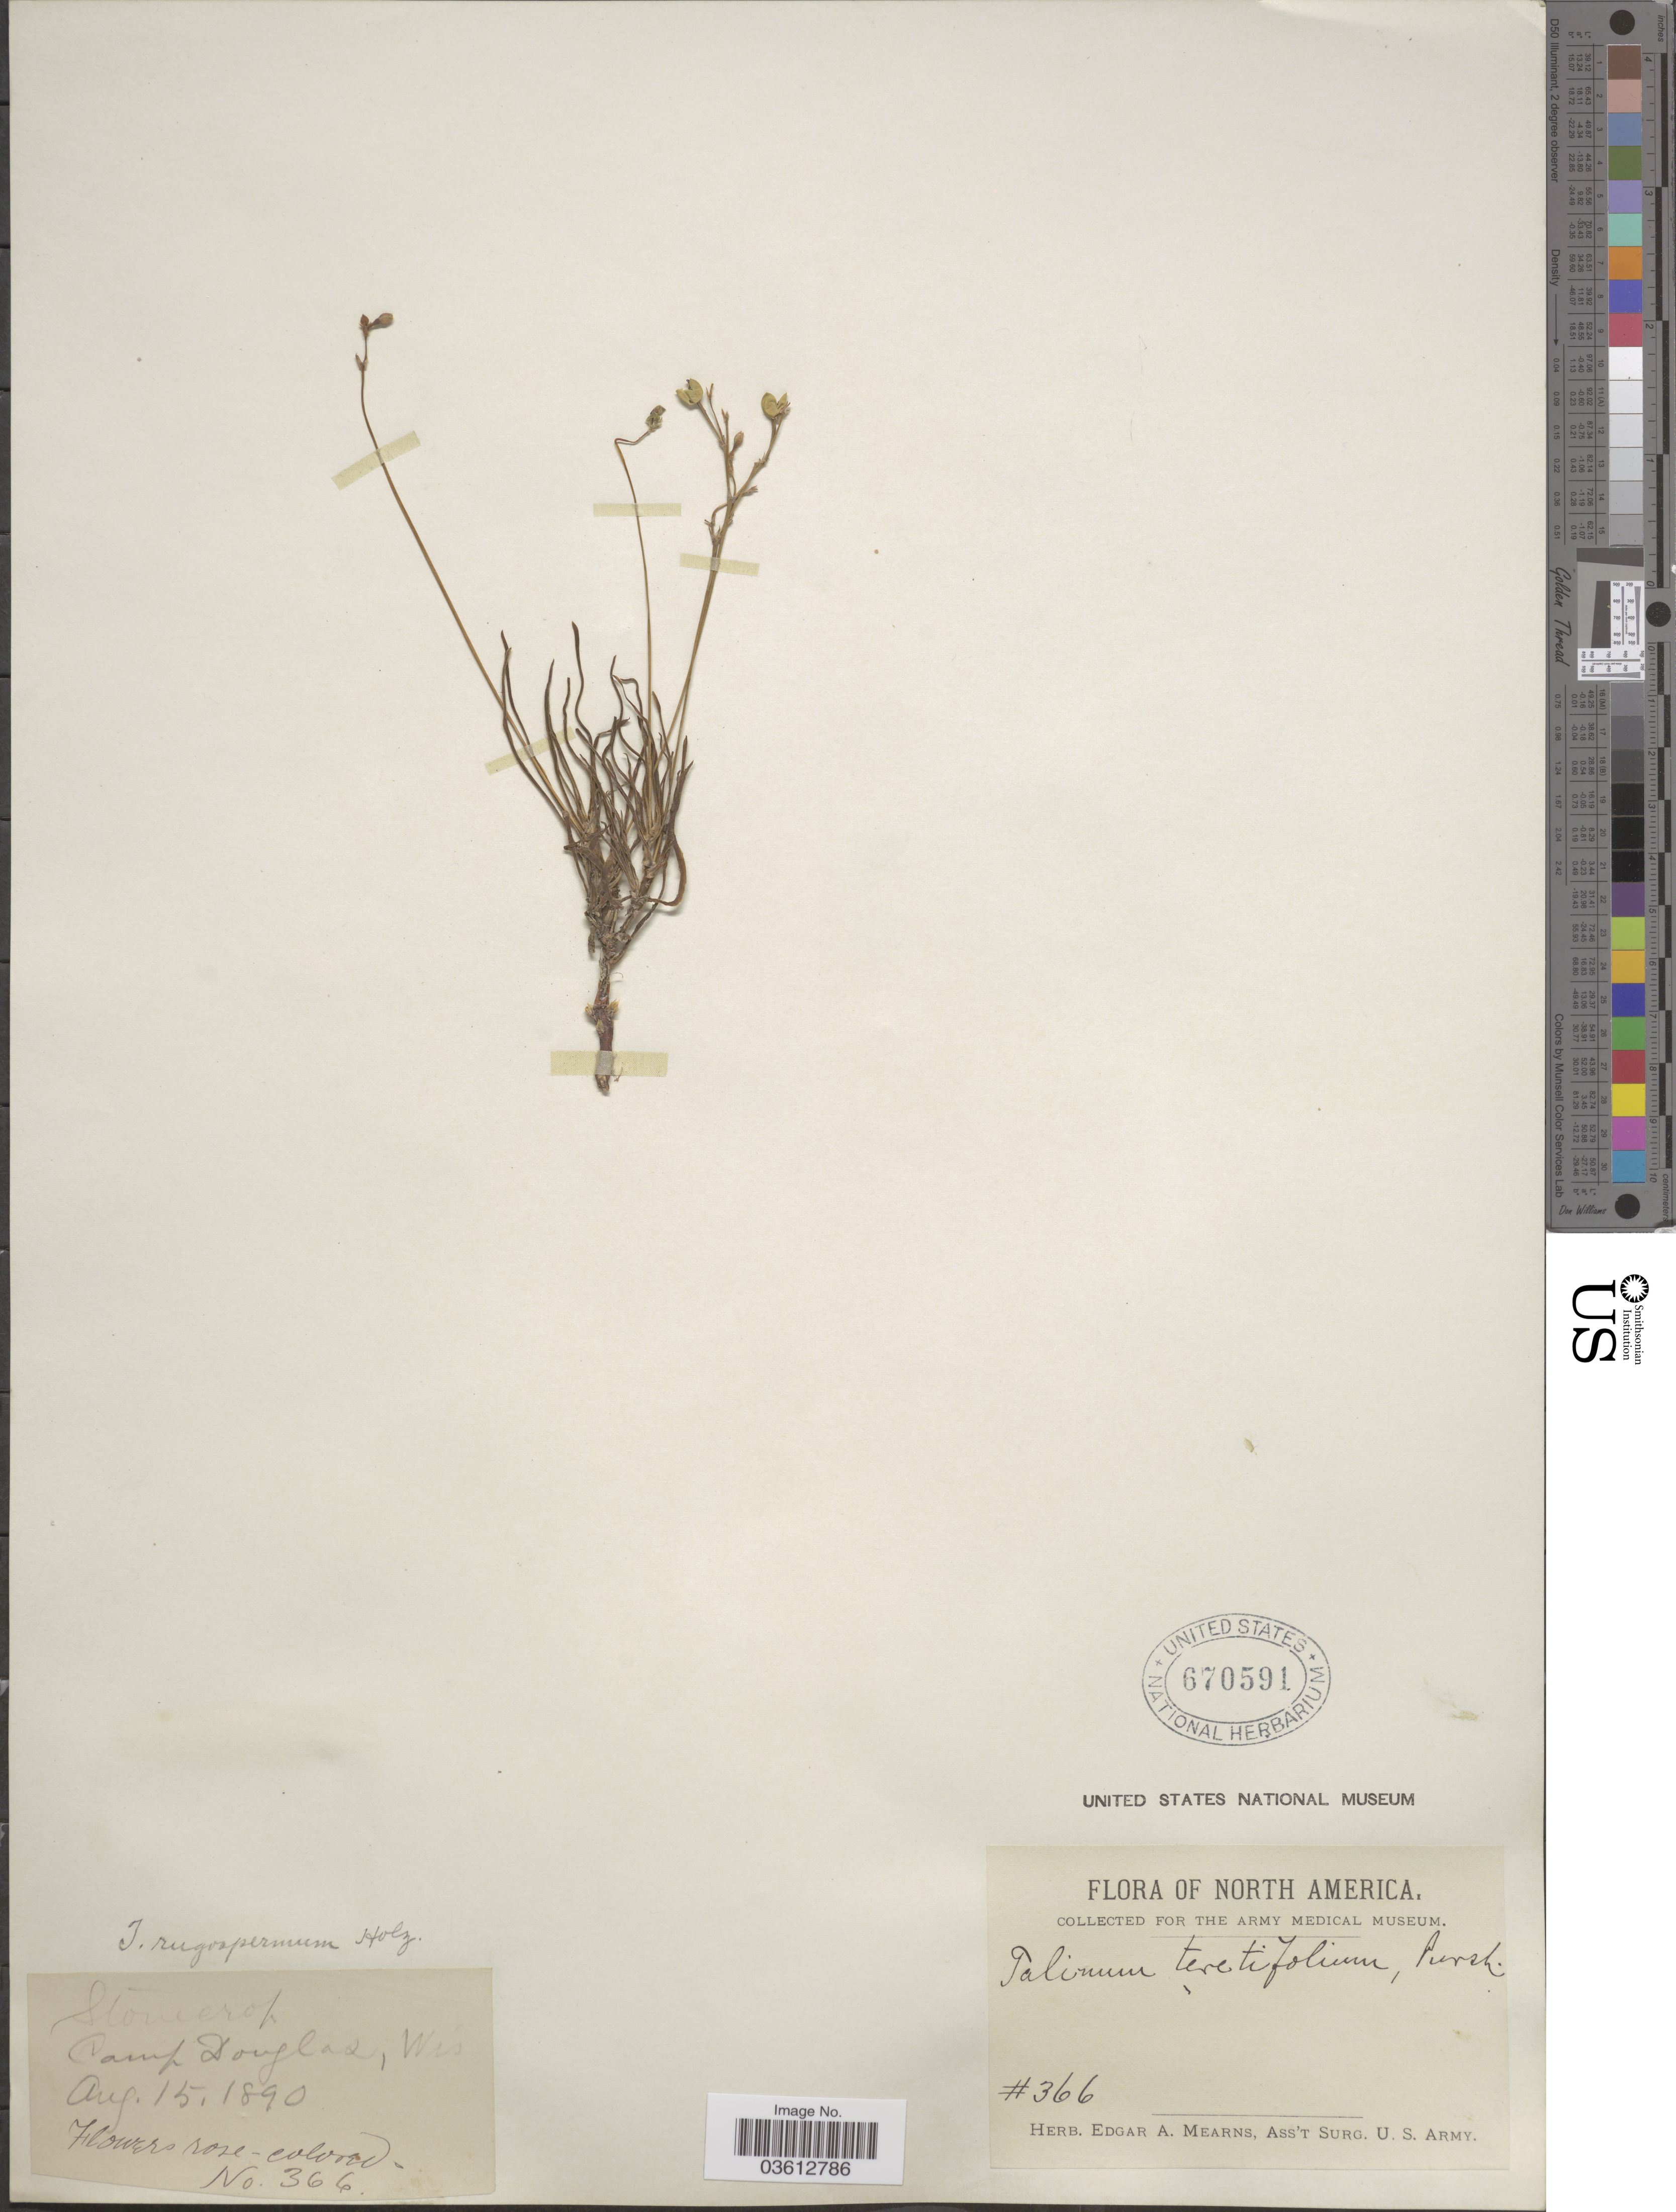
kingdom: Plantae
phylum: Tracheophyta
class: Magnoliopsida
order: Caryophyllales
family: Talinaceae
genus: Talinum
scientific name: Talinum rugospermum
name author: Holz.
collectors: ex herb. Edgar A. Mearns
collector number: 366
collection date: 1890-08-15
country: United States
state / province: Wisconsin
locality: Camp Douglas.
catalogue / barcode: US 670591